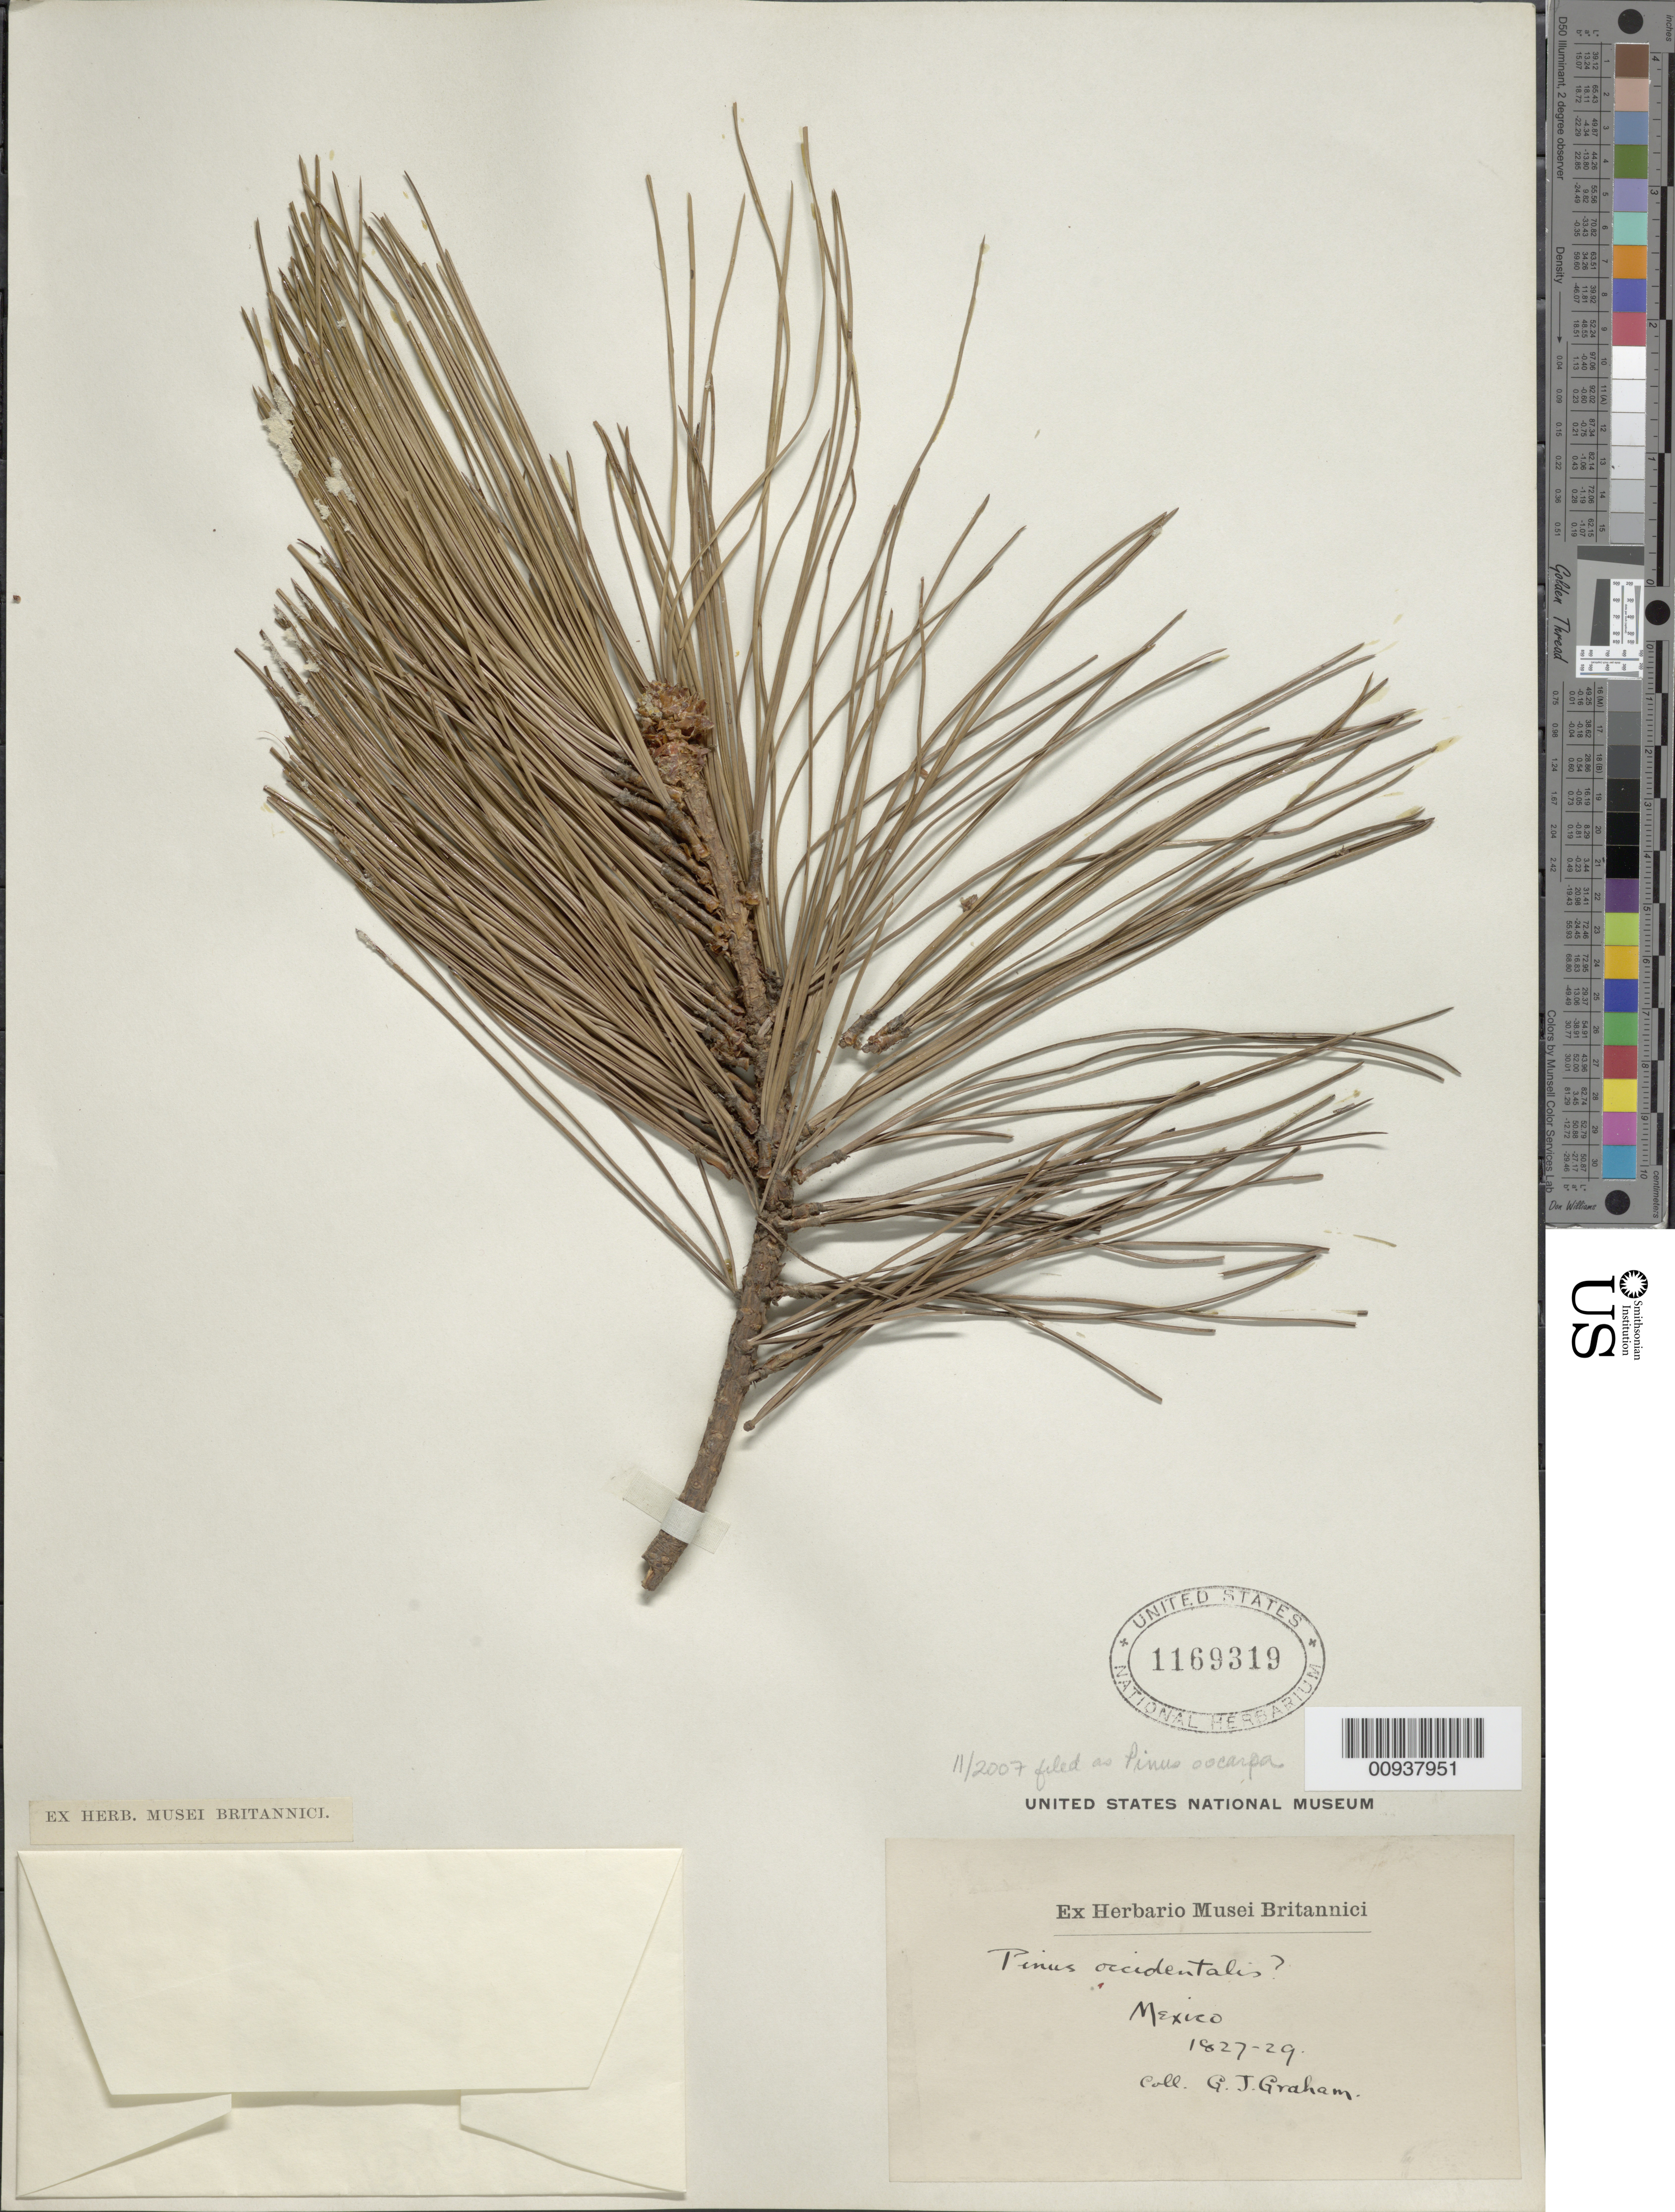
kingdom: Plantae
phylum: Tracheophyta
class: Pinopsida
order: Pinales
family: Pinaceae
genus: Pinus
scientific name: Pinus oocarpa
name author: Schiede ex Schltdl.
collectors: J. G. Graham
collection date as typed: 1827 to -- --- 1829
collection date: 1827/1829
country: Mexico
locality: Unknown.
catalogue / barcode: US 1169319